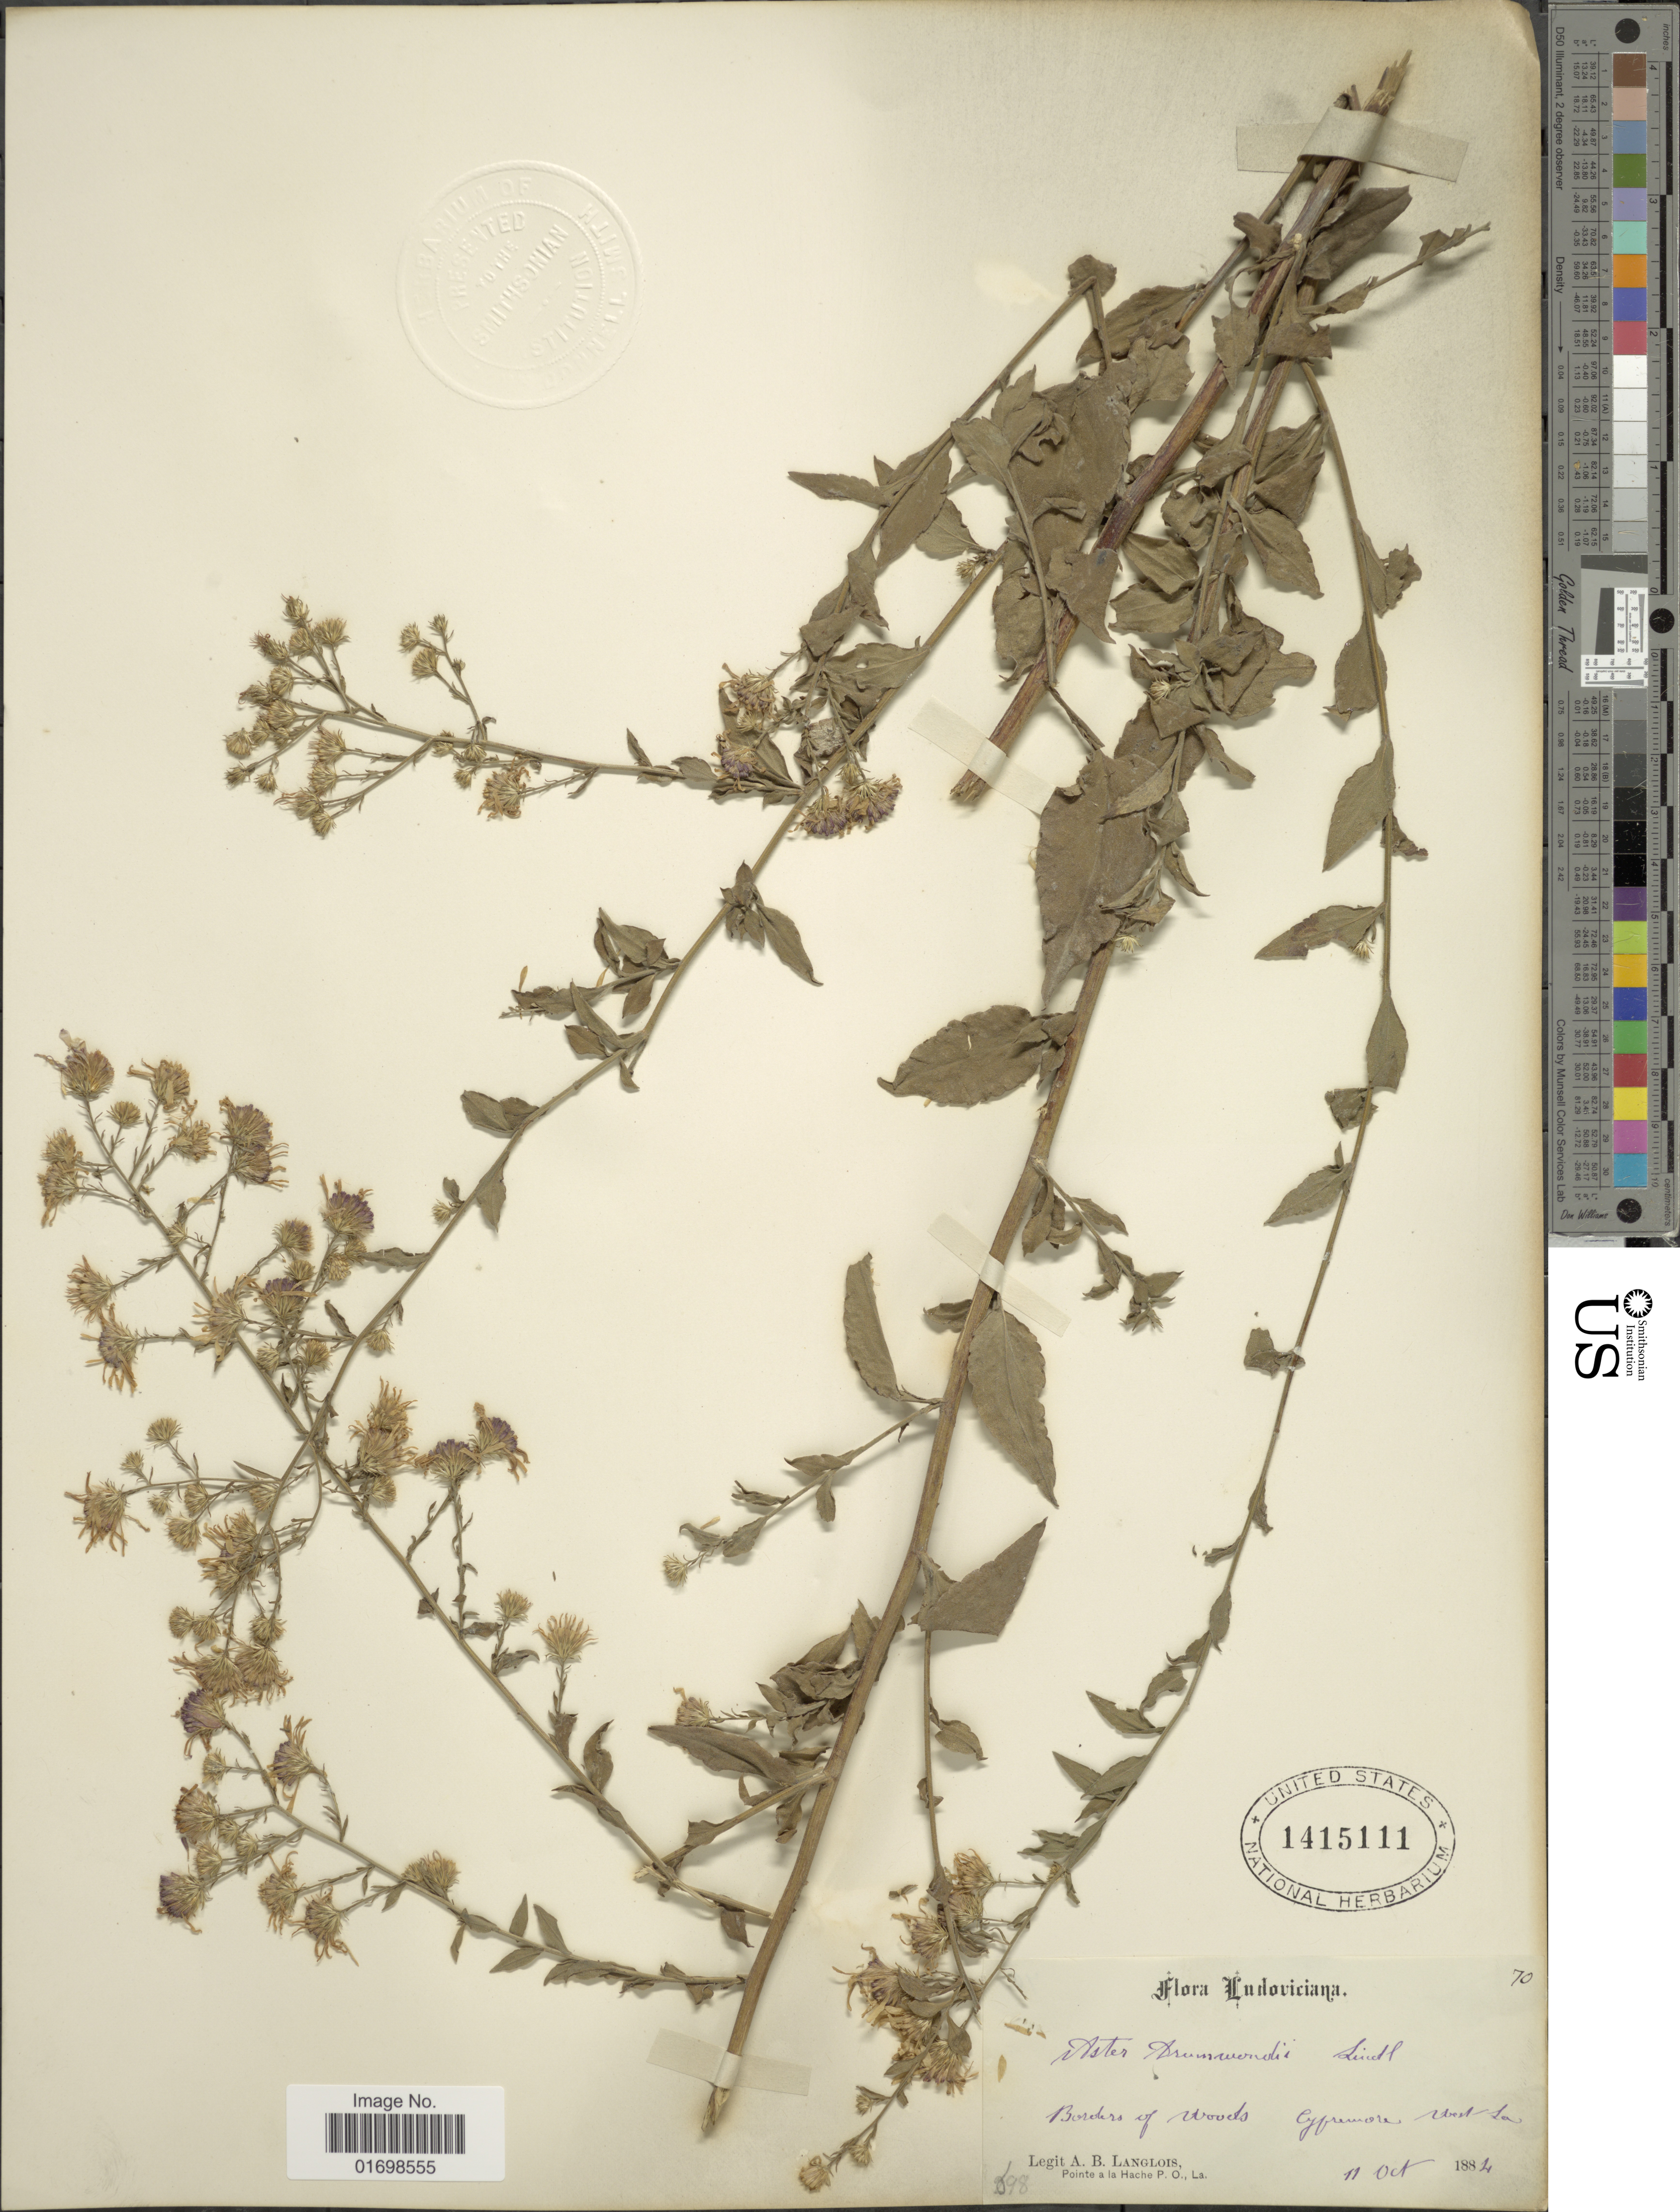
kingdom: Plantae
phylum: Tracheophyta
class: Magnoliopsida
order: Asterales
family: Asteraceae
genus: Symphyotrichum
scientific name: Symphyotrichum drummondii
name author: (Lindl.) G.L. Nesom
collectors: A. Langlois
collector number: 698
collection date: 1884-10-11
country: United States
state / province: Louisiana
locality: Borders of Woods, Cypremore West La, Indoviciana,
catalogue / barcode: US 1415111